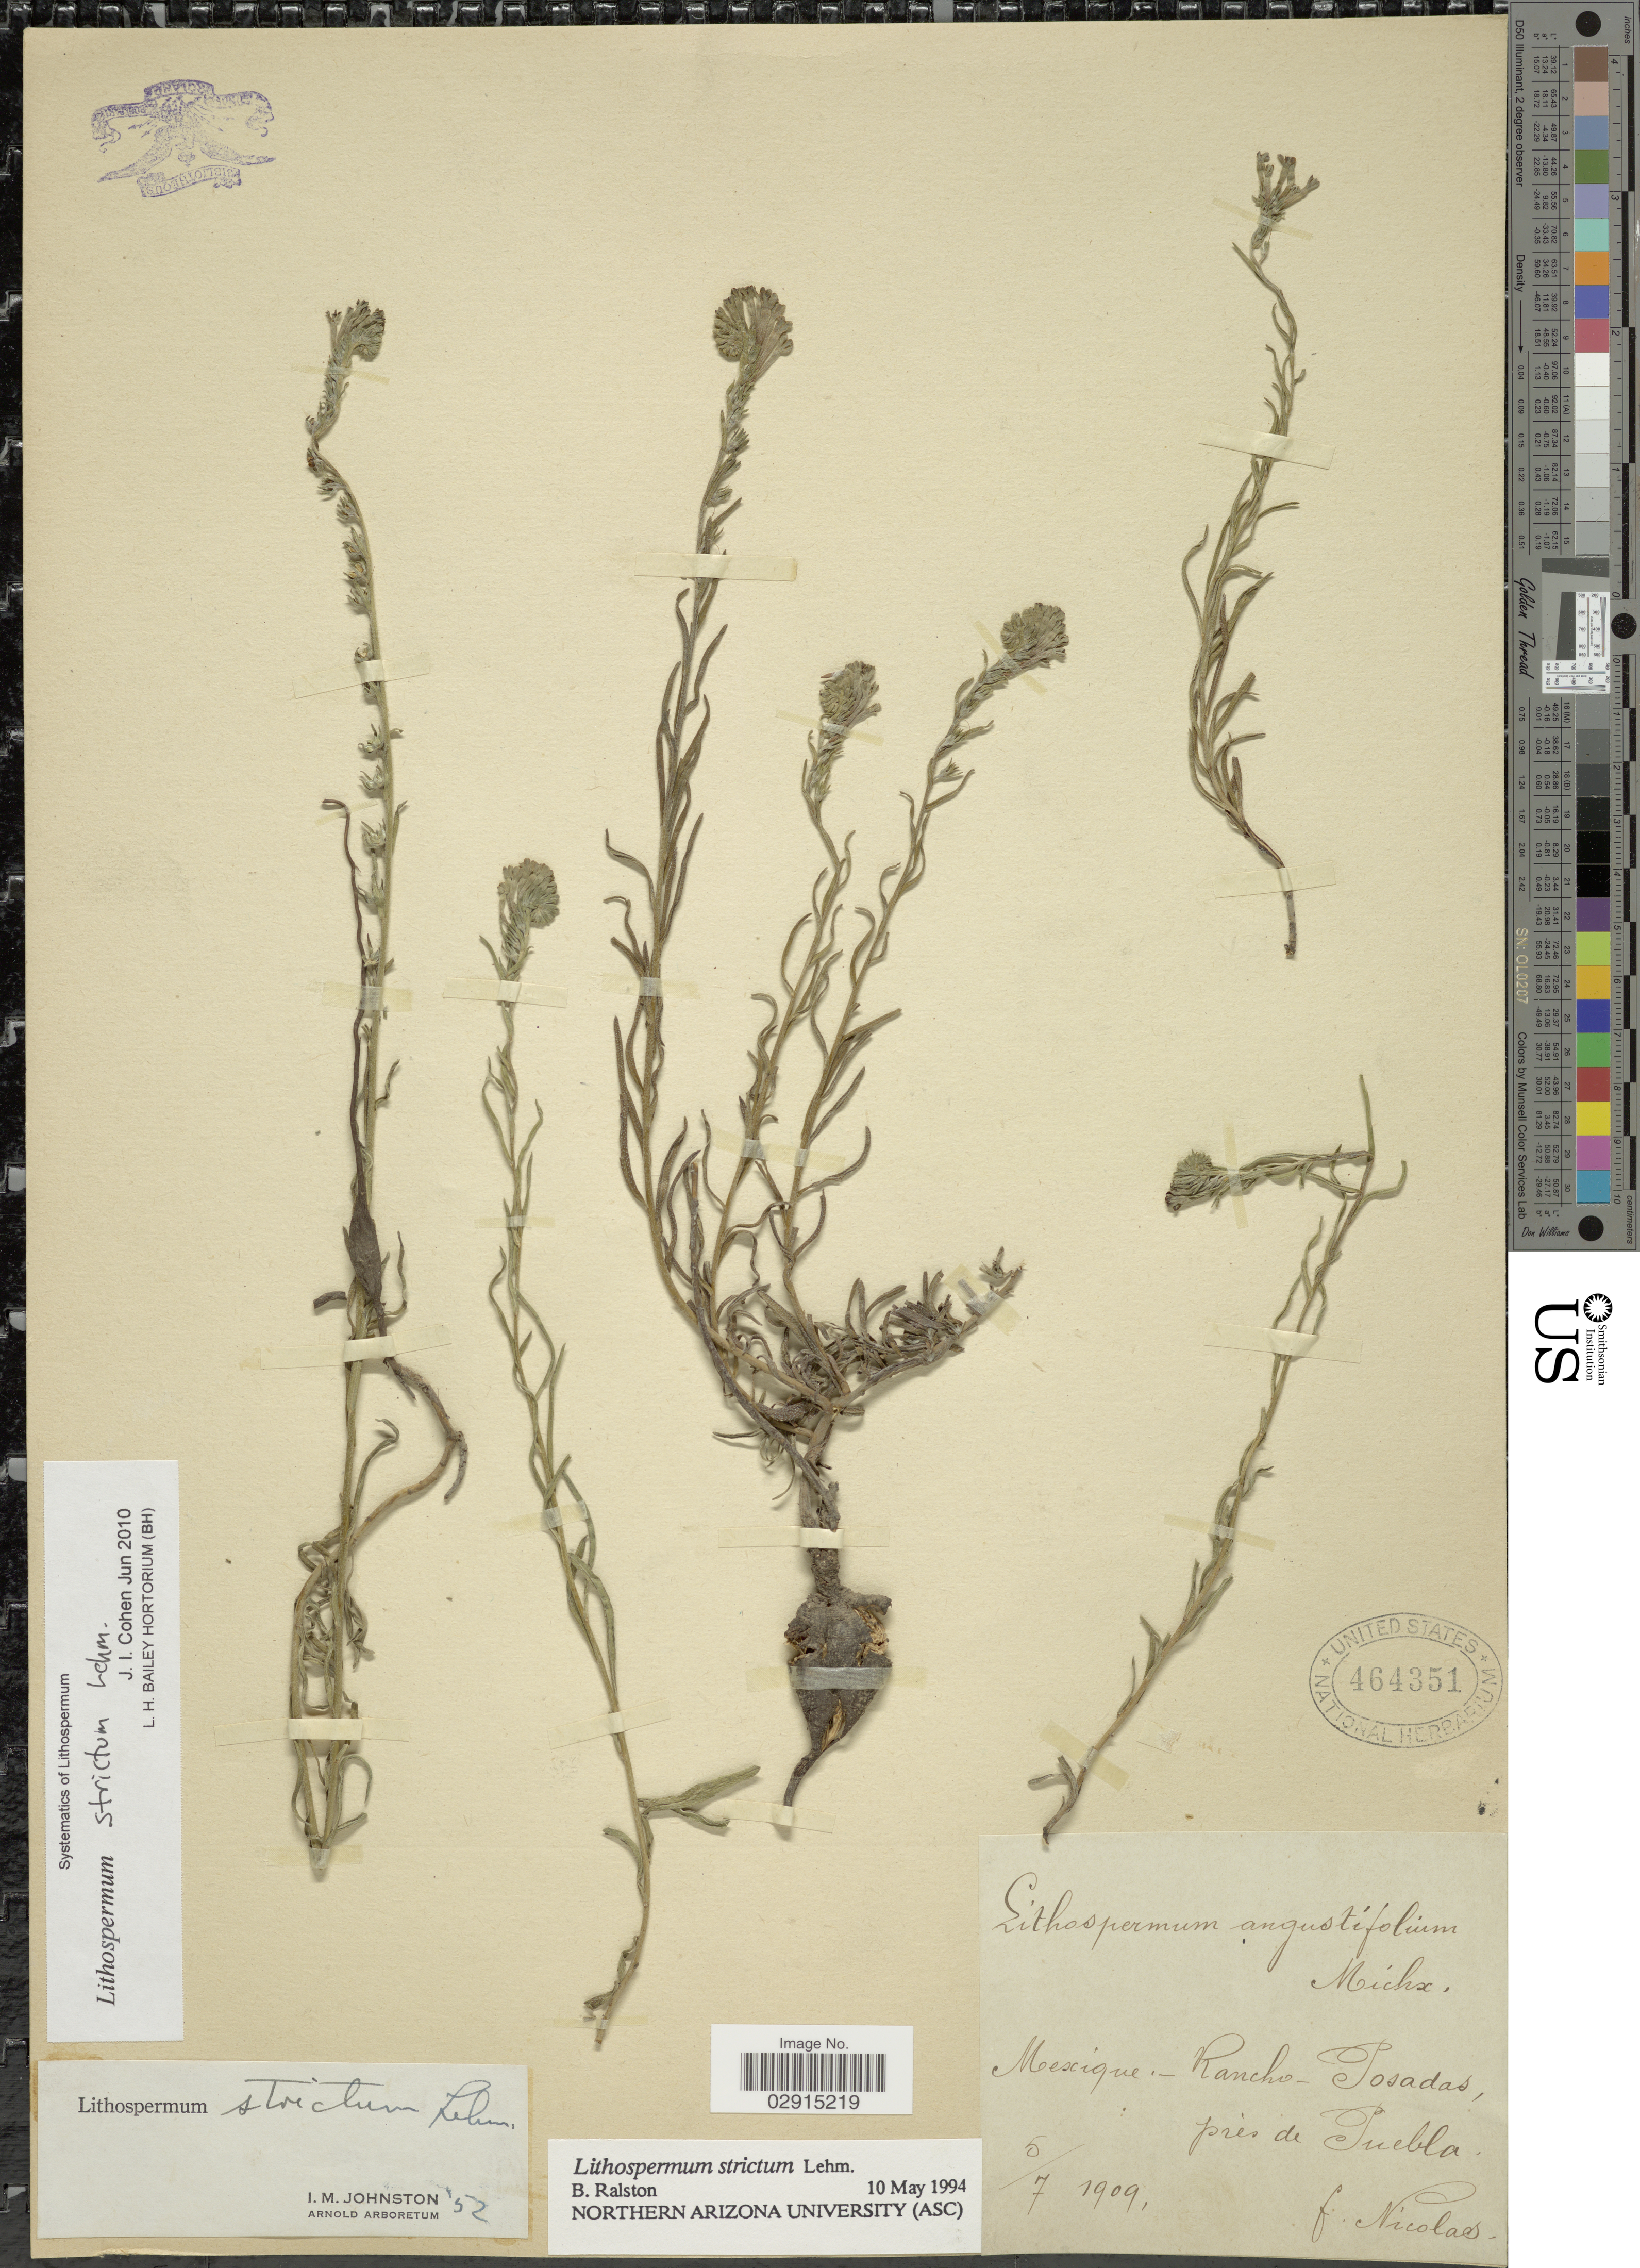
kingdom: Plantae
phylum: Tracheophyta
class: Magnoliopsida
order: Boraginales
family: Boraginaceae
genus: Lithospermum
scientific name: Lithospermum strictum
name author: Lehm.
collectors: F. Nicolas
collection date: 1909-07-05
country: Mexico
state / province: Puebla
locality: Mexique - Rancho - Posadas, près de Puebla.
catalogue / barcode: US 464351